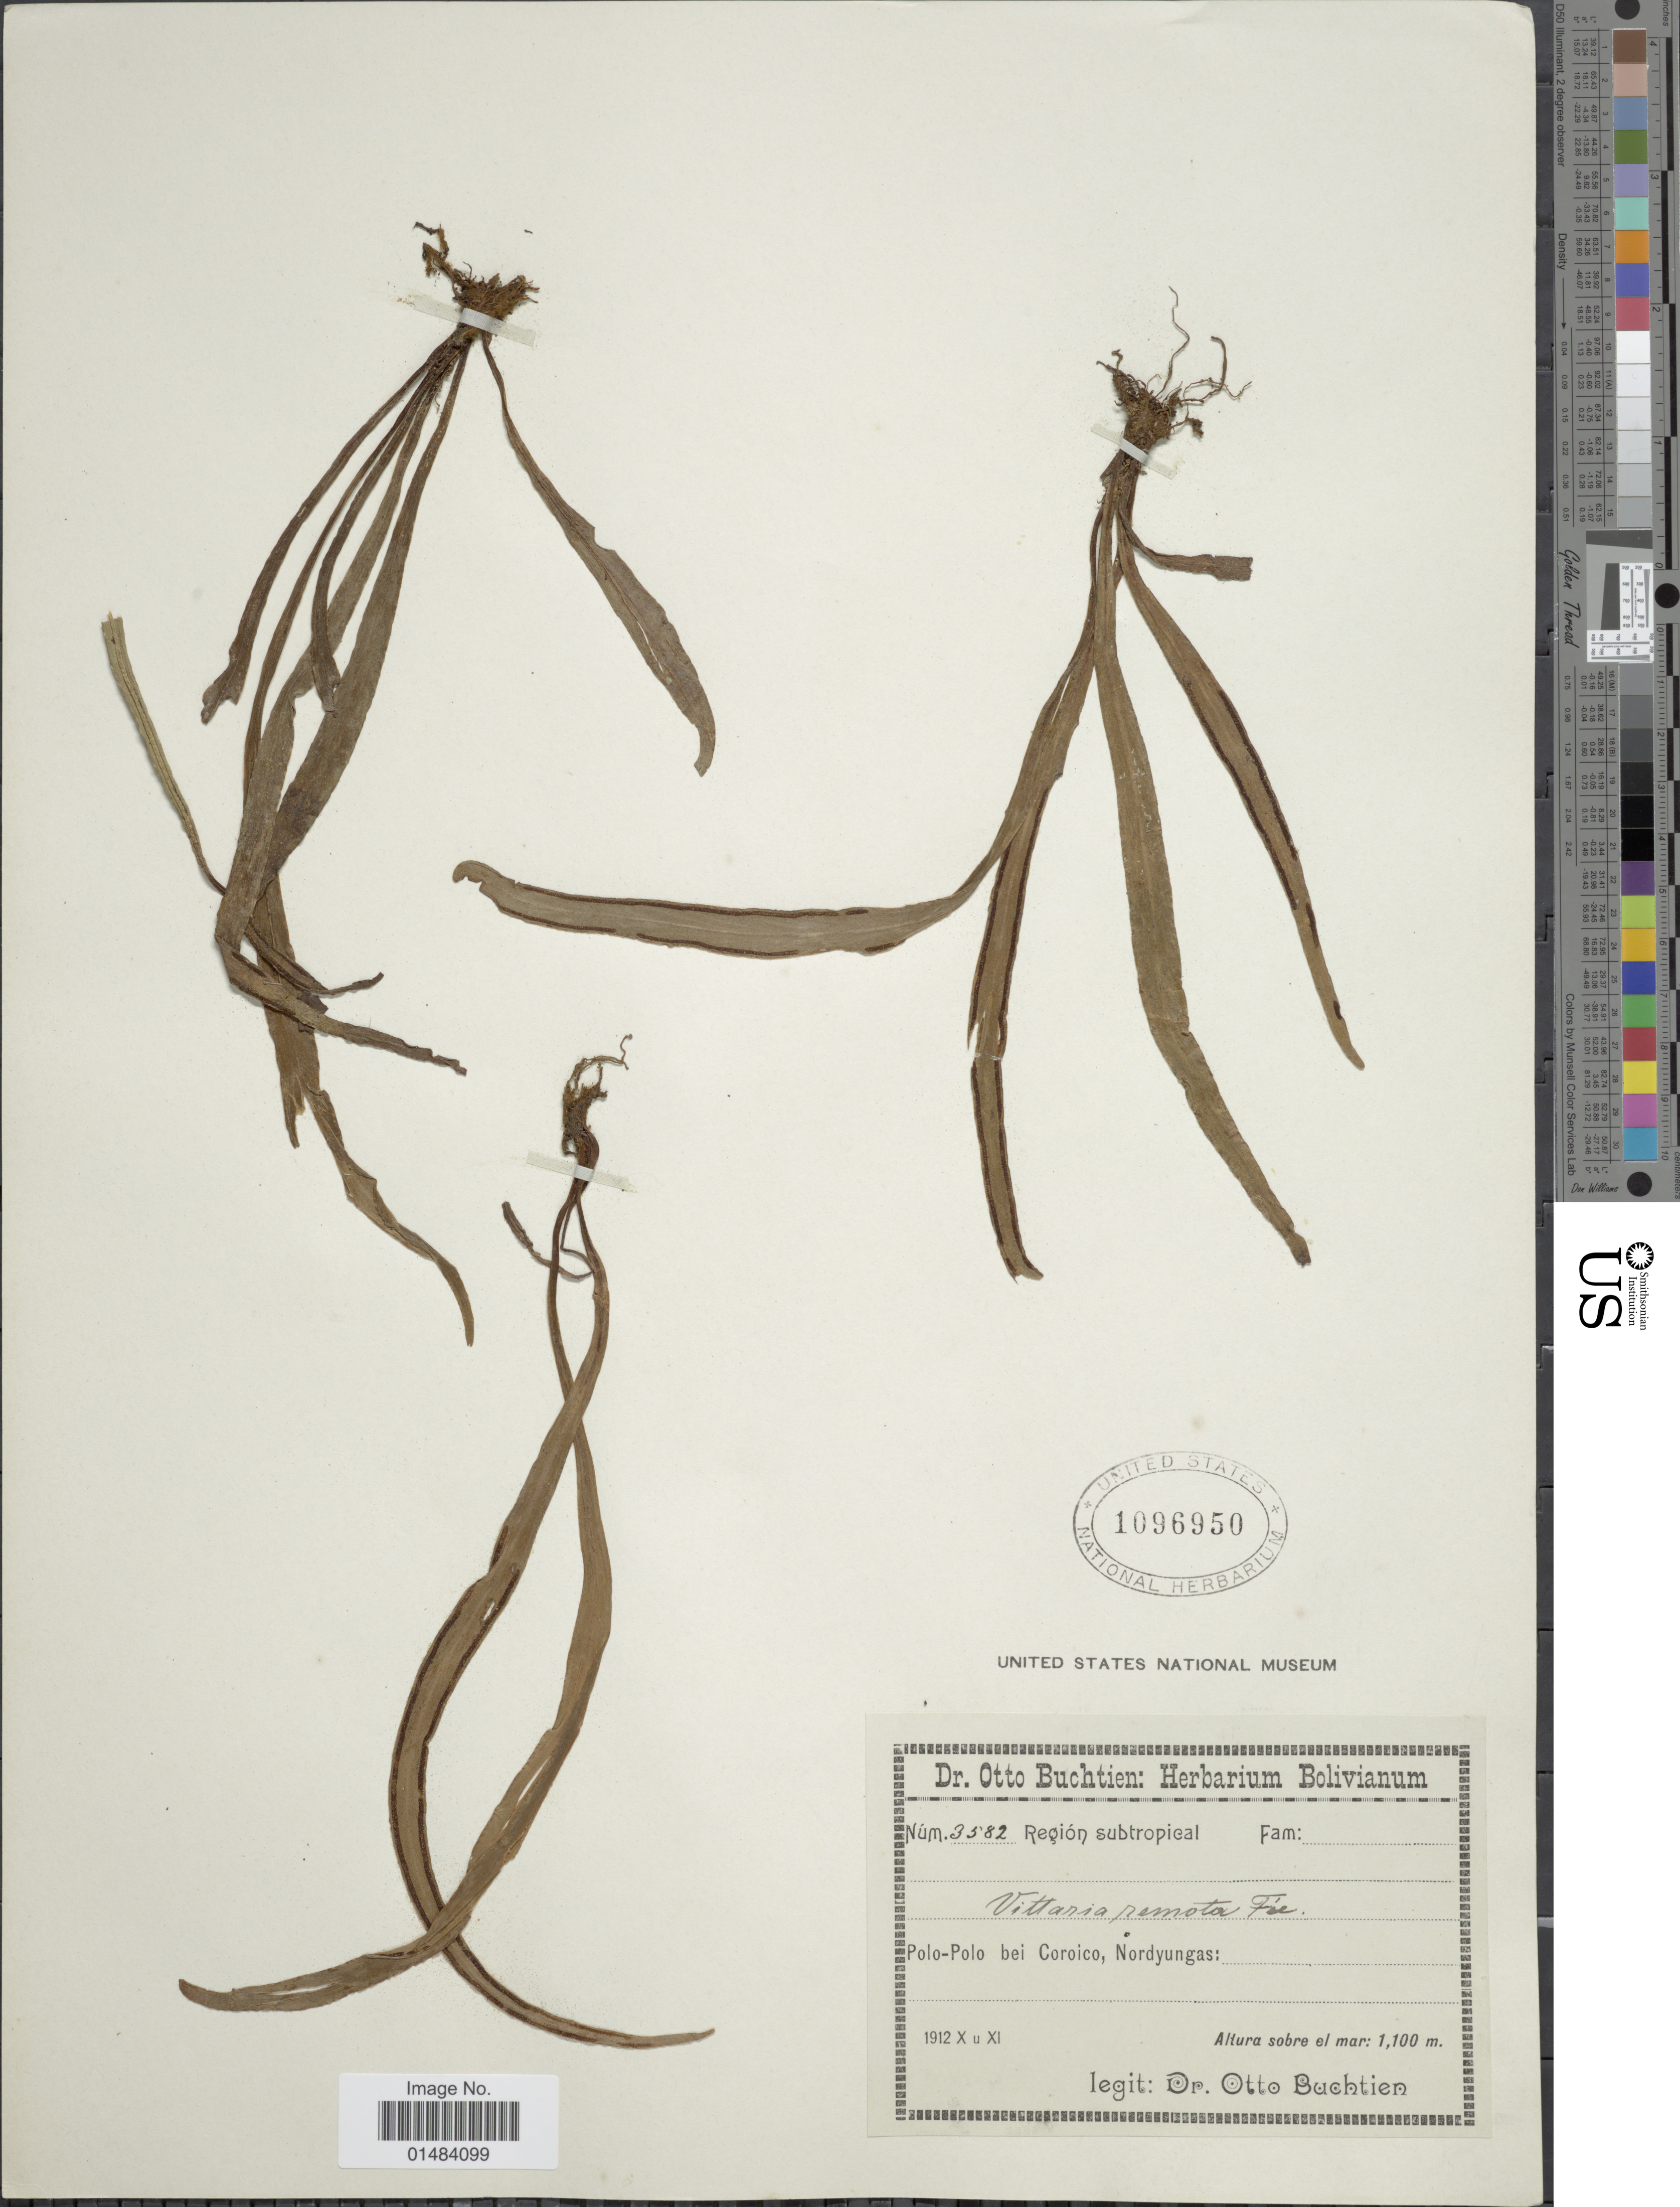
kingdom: Plantae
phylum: Tracheophyta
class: Polypodiopsida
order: Polypodiales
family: Pteridaceae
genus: Vittaria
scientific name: Vittaria remota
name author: Fée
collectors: O. Buchtien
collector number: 3582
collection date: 1912-10/1912-11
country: Bolivia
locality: Región subtropical. Bolivianum, Polo-Polo bei Coroico, Nordyungas.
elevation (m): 1100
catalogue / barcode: US 1096950